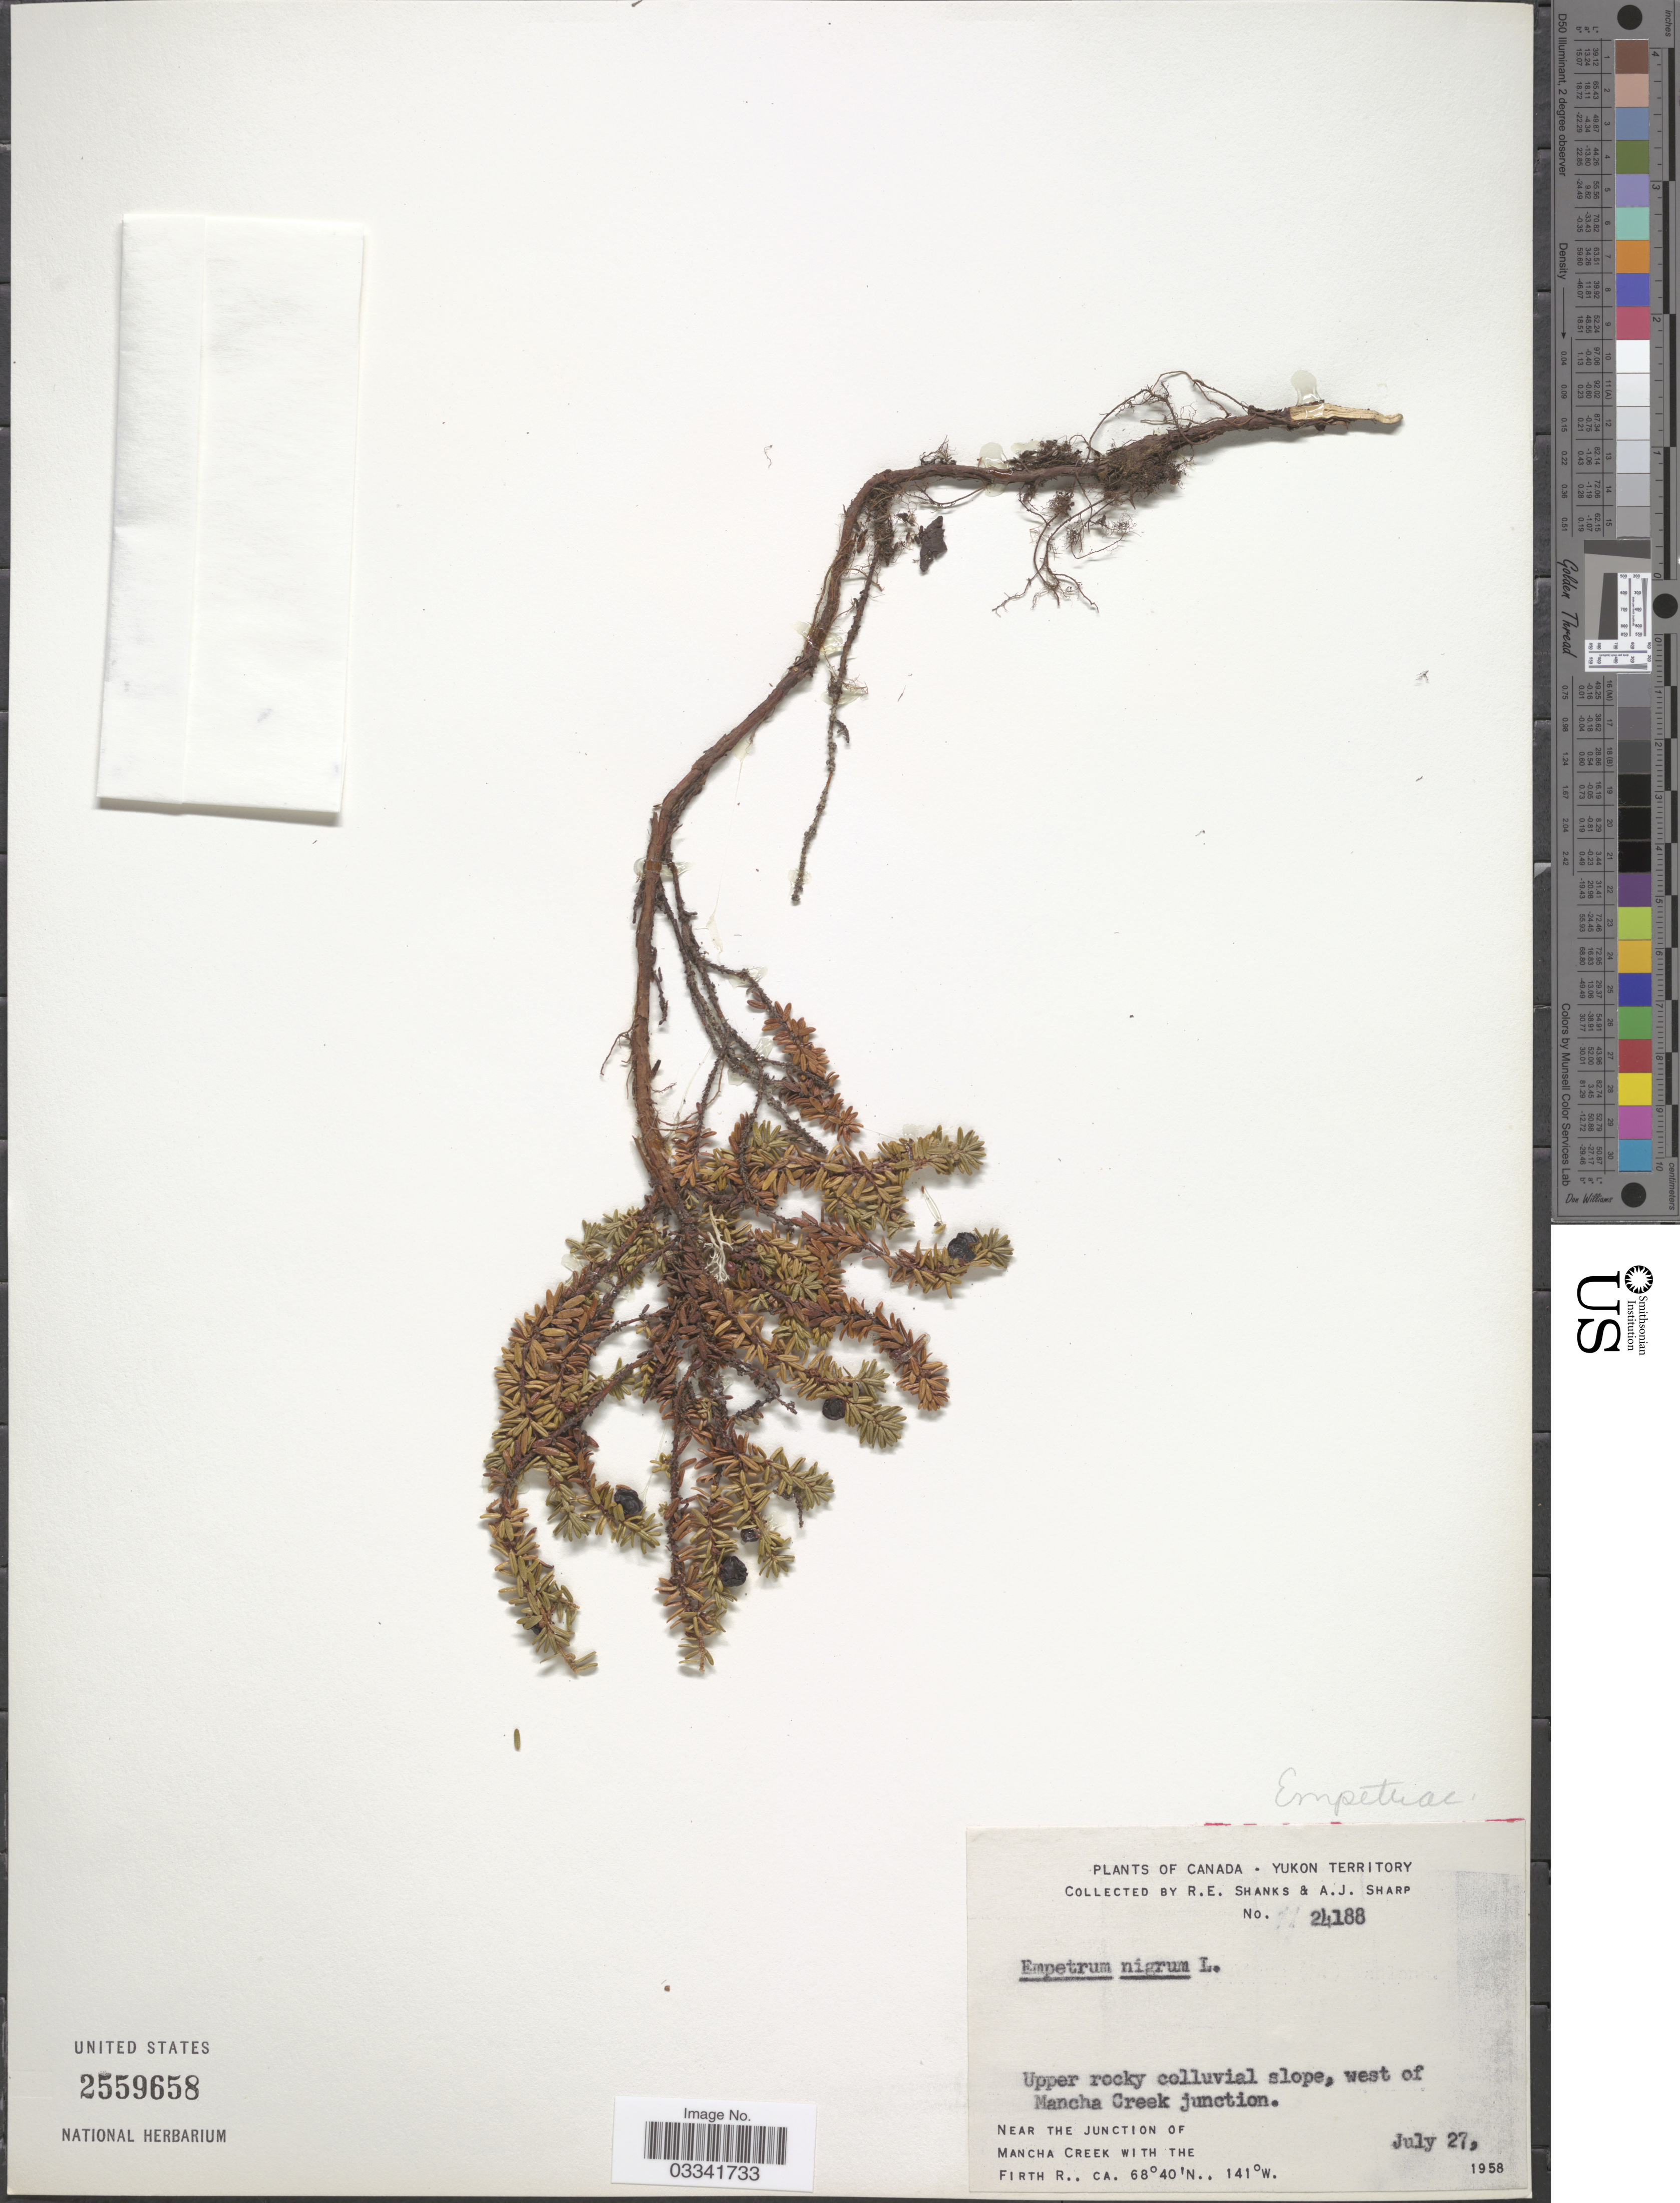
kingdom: Plantae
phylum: Tracheophyta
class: Magnoliopsida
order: Ericales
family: Ericaceae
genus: Empetrum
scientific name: Empetrum nigrum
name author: L.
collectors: R. Shanks & A. J. Sharp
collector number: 24188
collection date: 1958-07-27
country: Canada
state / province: Yukon Territory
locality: West of Mancha Creek junction. Near the junction of Mancha Creek with the Firth R.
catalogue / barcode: US 2559658